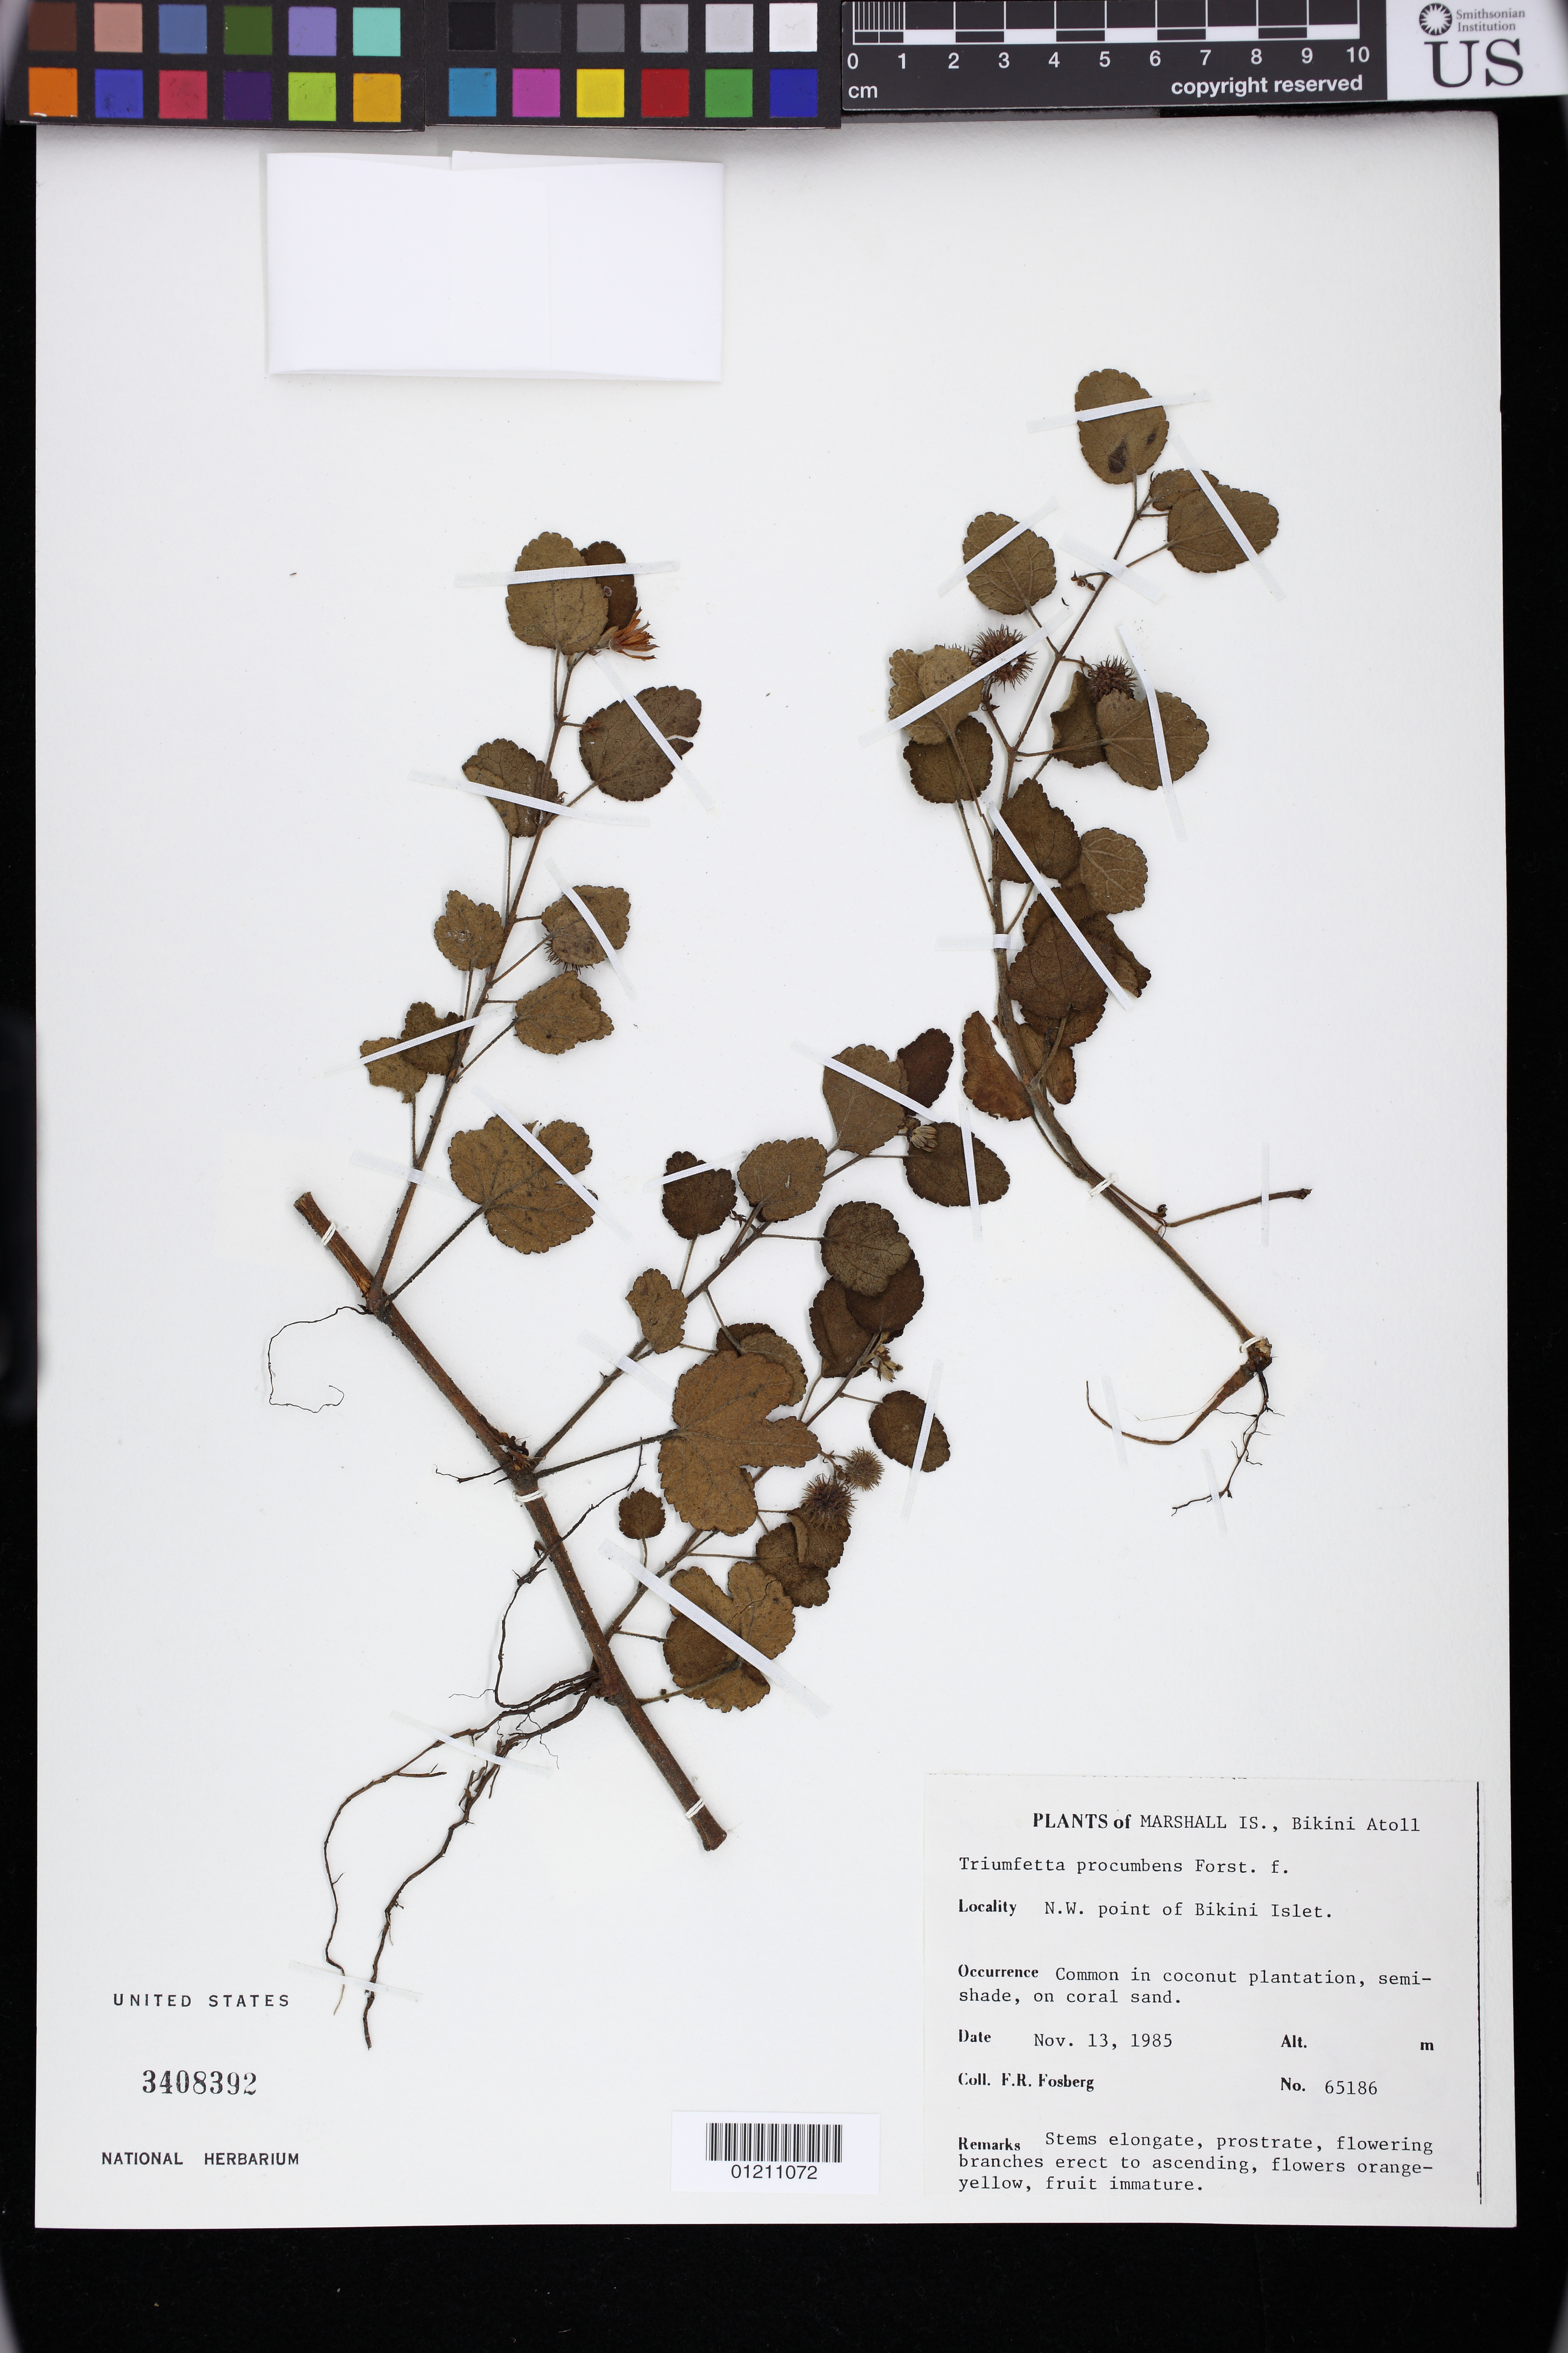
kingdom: Plantae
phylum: Tracheophyta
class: Magnoliopsida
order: Malvales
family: Malvaceae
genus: Triumfetta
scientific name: Triumfetta procumbens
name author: G. Forst.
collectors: F. R. Fosberg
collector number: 65186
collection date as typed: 13 Nov 1985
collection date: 1985-11-13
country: Marshall Islands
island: Bikini Atoll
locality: Marshall Islands: Bikini Atoll, N.W. point of Bikini Islet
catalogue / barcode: US 3408392